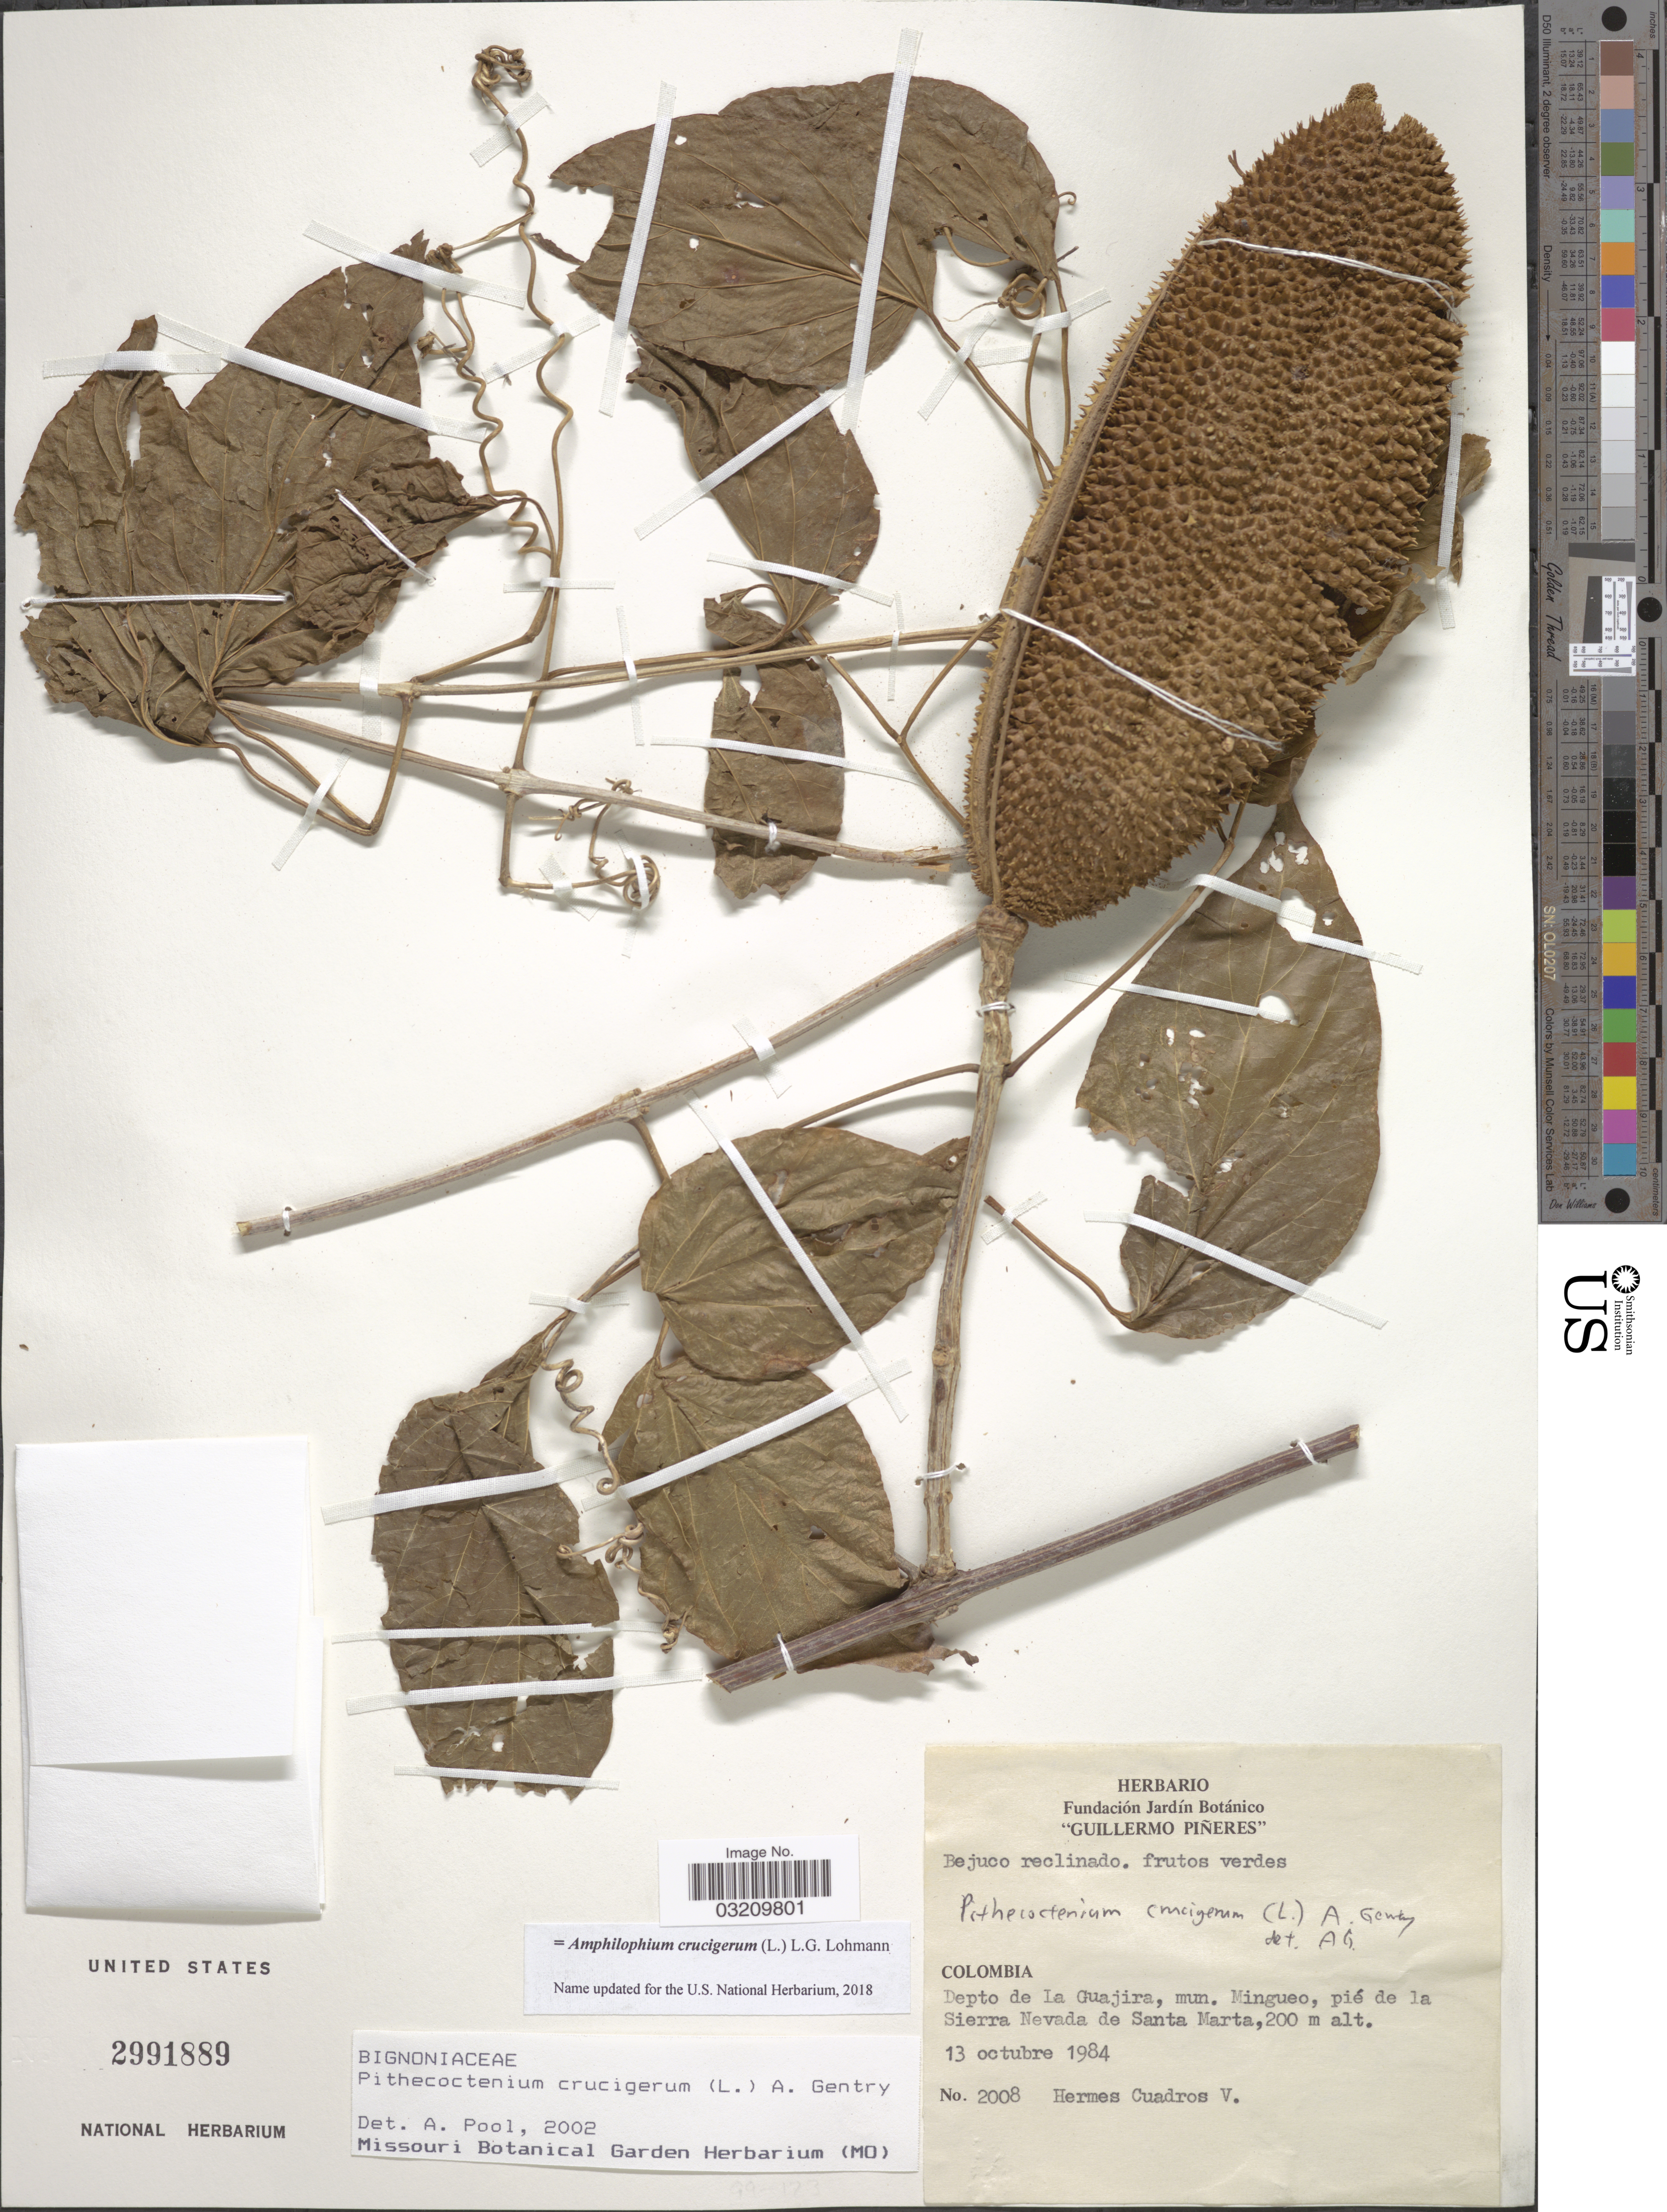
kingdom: Plantae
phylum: Tracheophyta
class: Magnoliopsida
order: Lamiales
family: Bignoniaceae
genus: Amphilophium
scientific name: Amphilophium crucigerum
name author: (L.) L.G. Lohmann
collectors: H. Cuadros V.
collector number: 2008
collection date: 1984-10-13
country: Colombia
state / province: La Guajira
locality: Depto de La Guajira, mun. Mingueo, pié de la Sierra Nevada de Santa Marta.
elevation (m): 200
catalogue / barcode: US 2991889